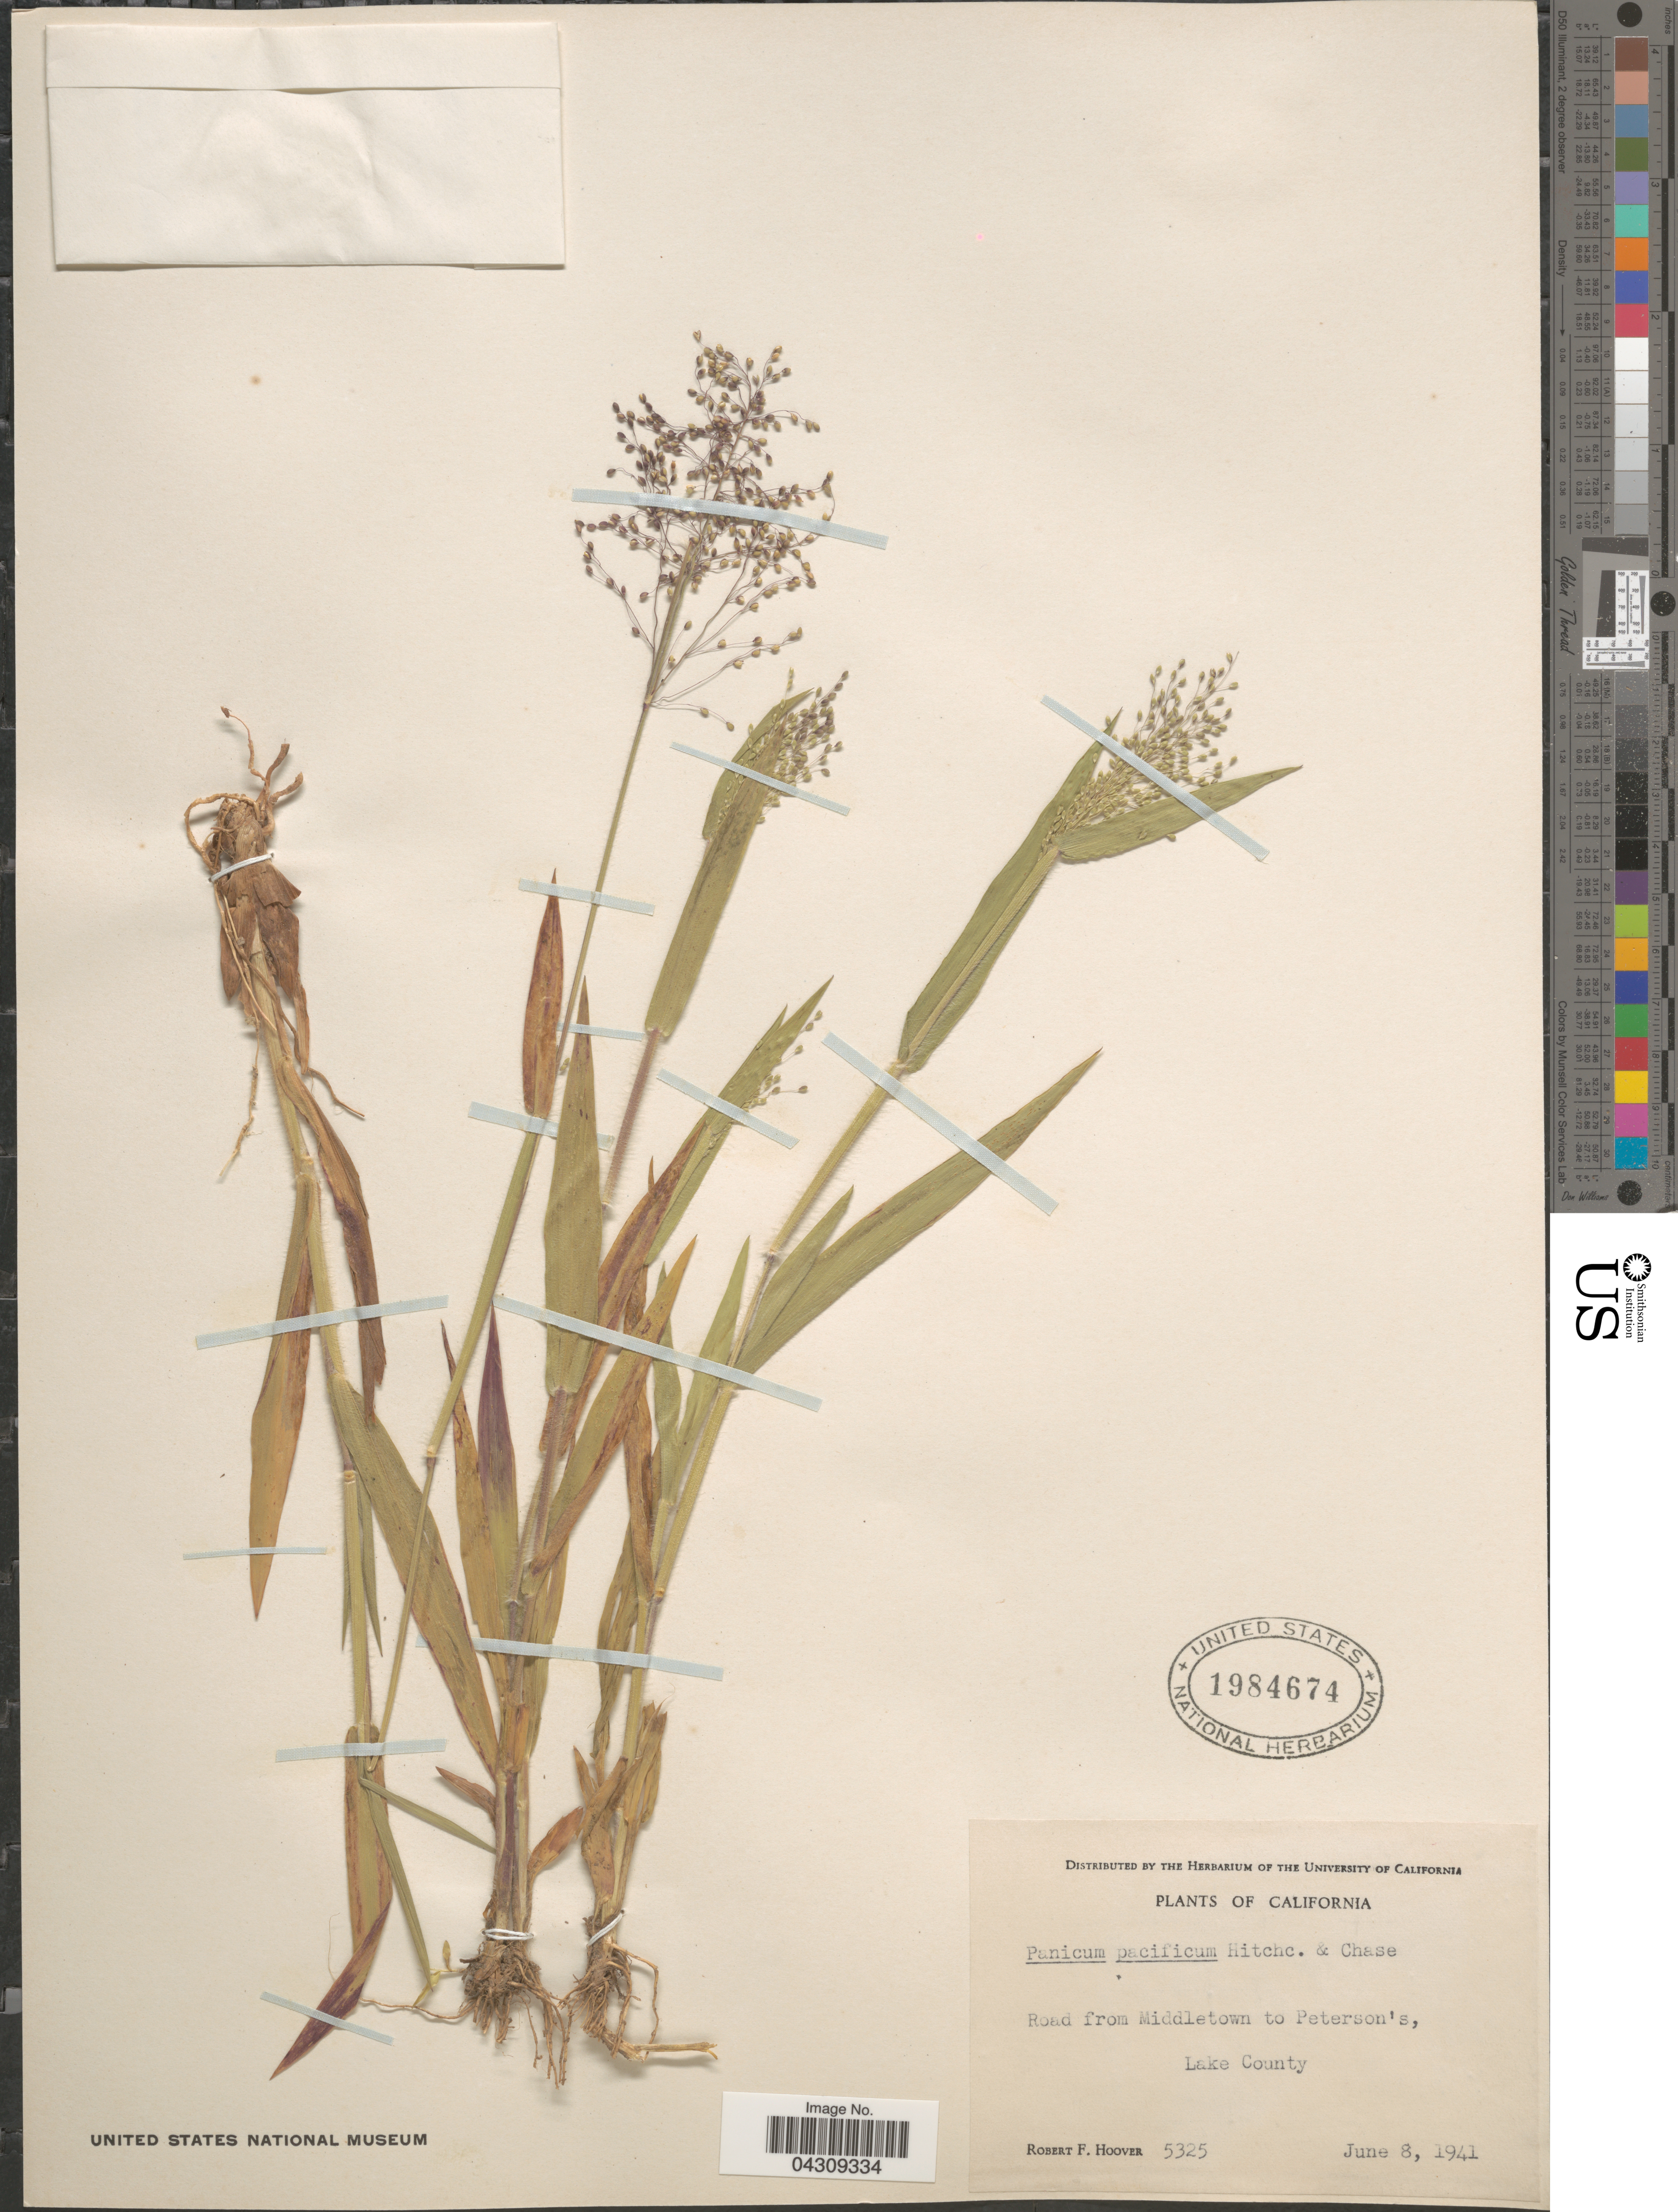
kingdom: Plantae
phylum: Tracheophyta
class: Liliopsida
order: Poales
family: Poaceae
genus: Dichanthelium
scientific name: Dichanthelium acuminatum var. acuminatum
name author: (Sw.) Gould & C.A. Clark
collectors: R. F. Hoover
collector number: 5325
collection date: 1941-06-08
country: United States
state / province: California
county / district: Lake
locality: Road from Middletown to Peterson's, Lake County.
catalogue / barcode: US 1984674